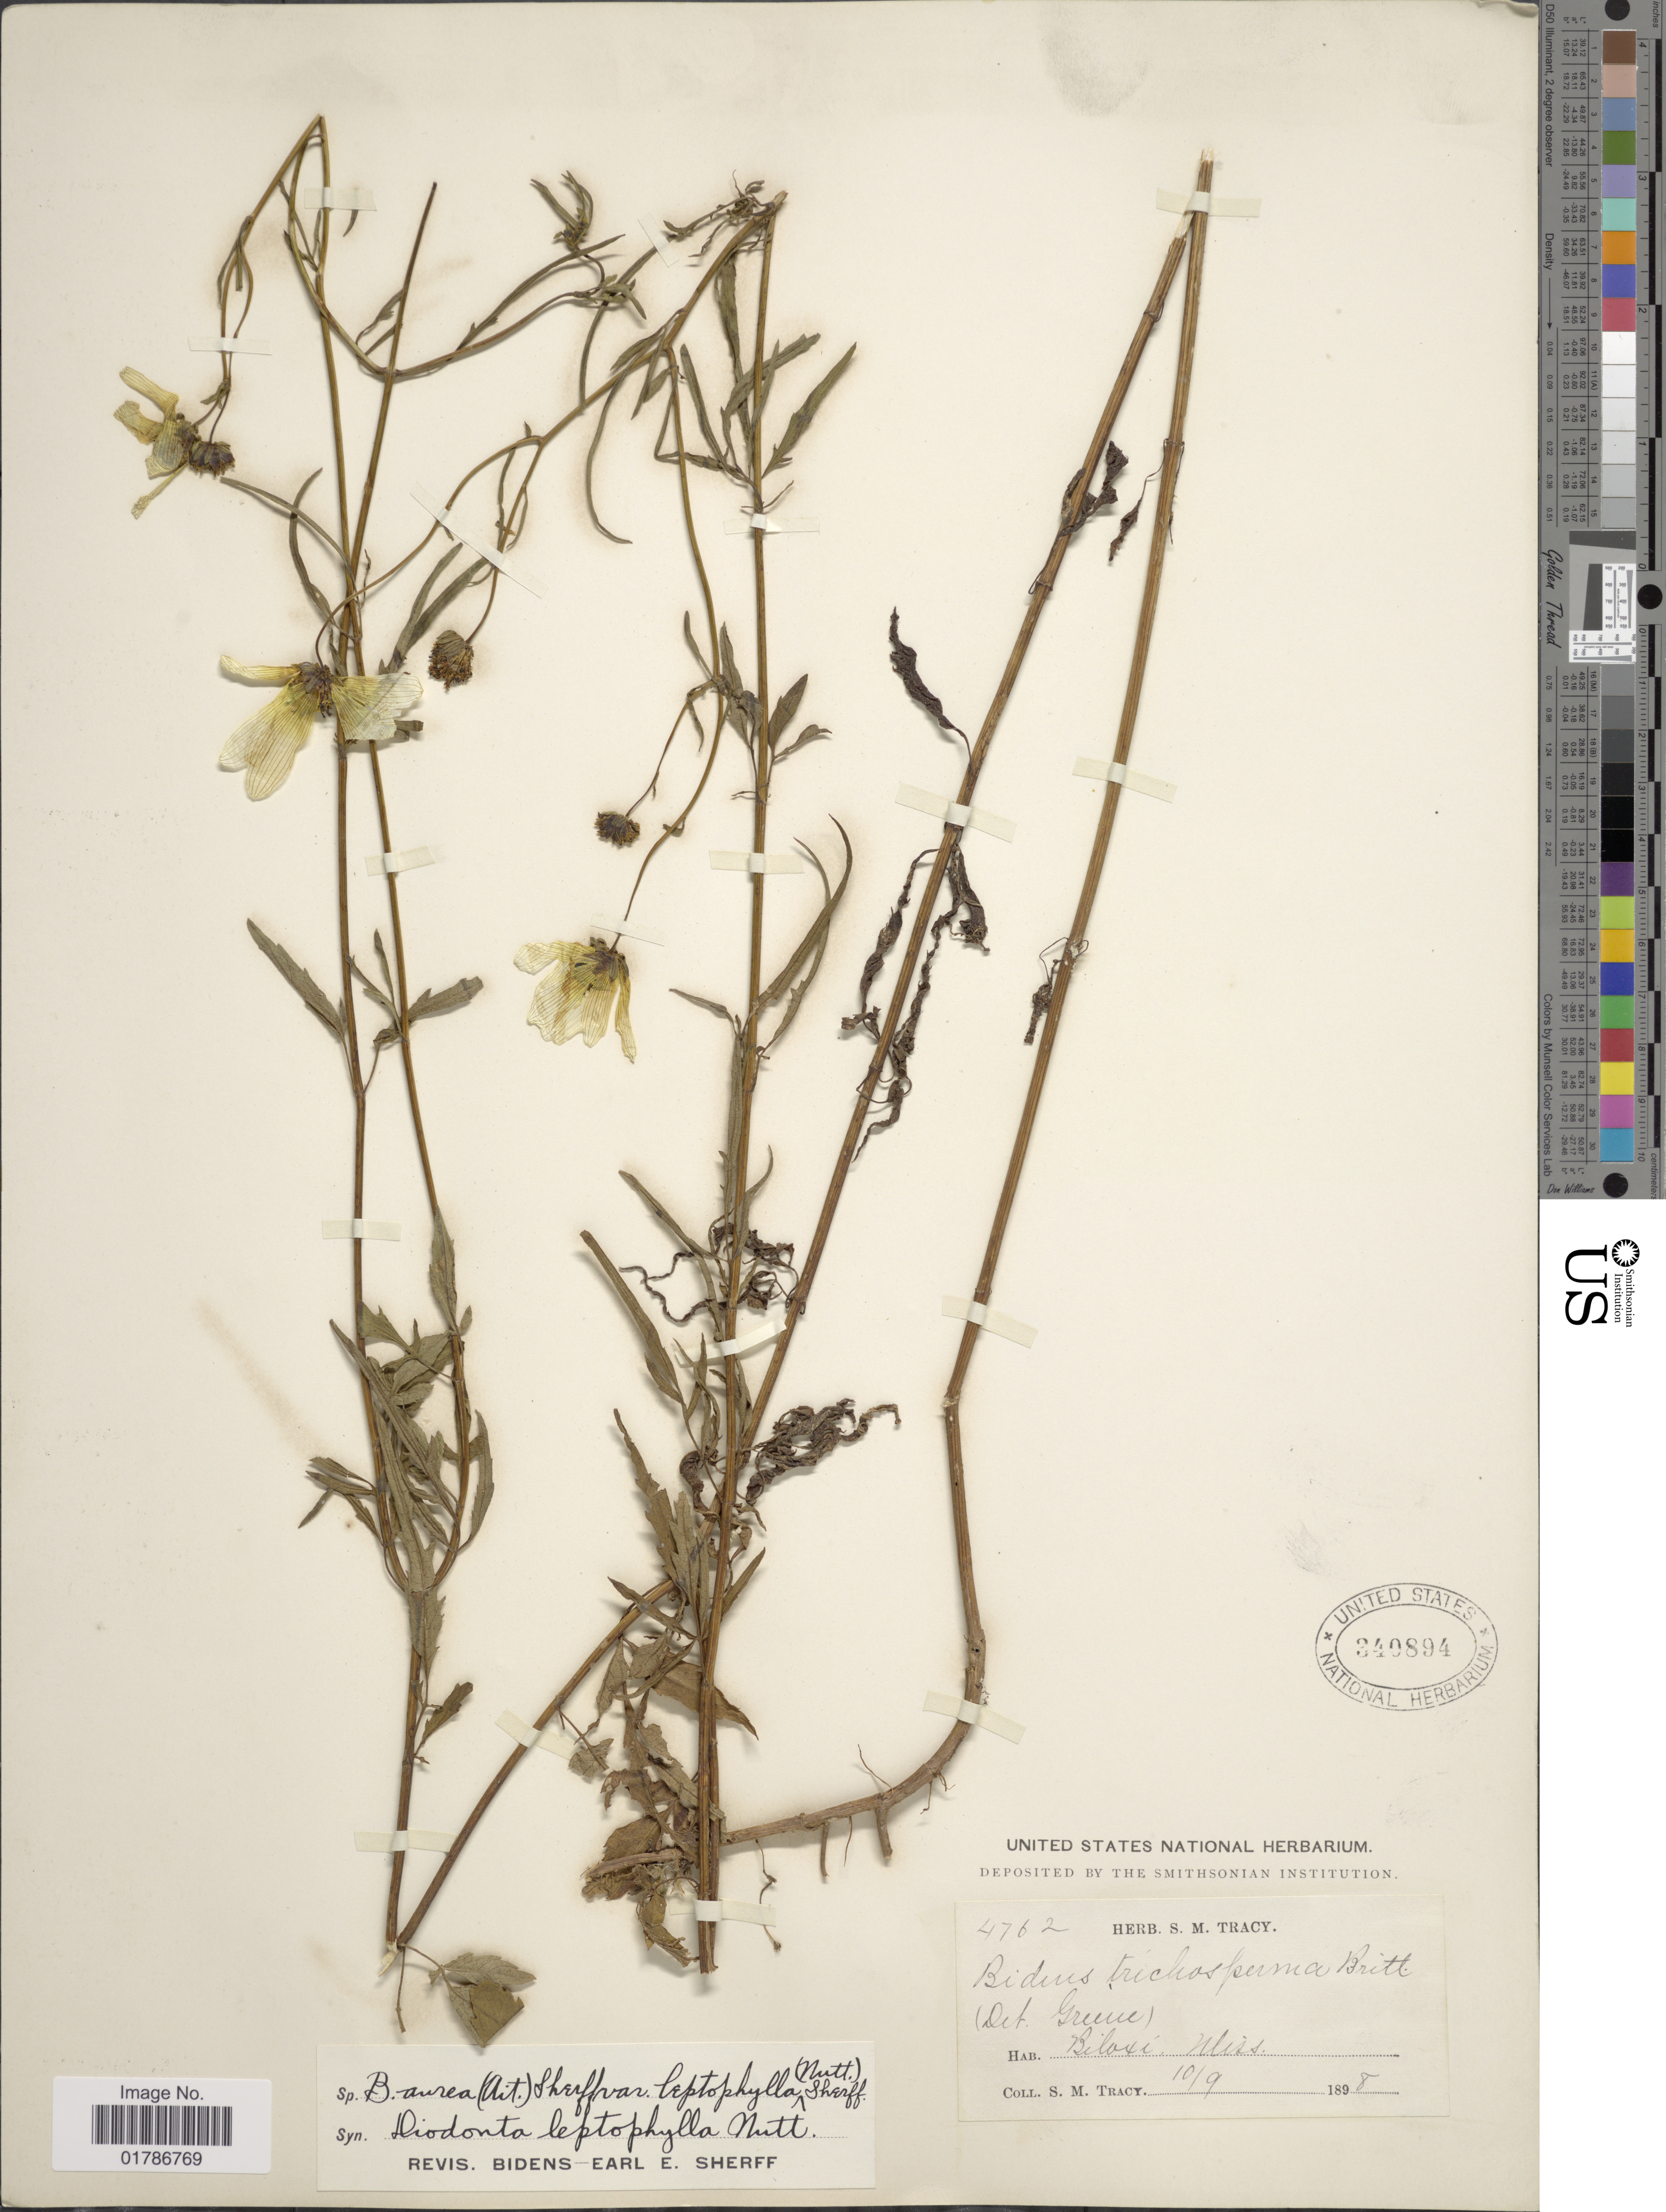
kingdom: Plantae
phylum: Tracheophyta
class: Magnoliopsida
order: Asterales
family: Asteraceae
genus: Bidens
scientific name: Bidens mitis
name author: (Michx.) Sherff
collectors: S. M. Tracy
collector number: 4762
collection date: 1898-09-10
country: United States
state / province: Mississippi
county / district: Harrison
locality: Biloxi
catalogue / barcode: US 340894